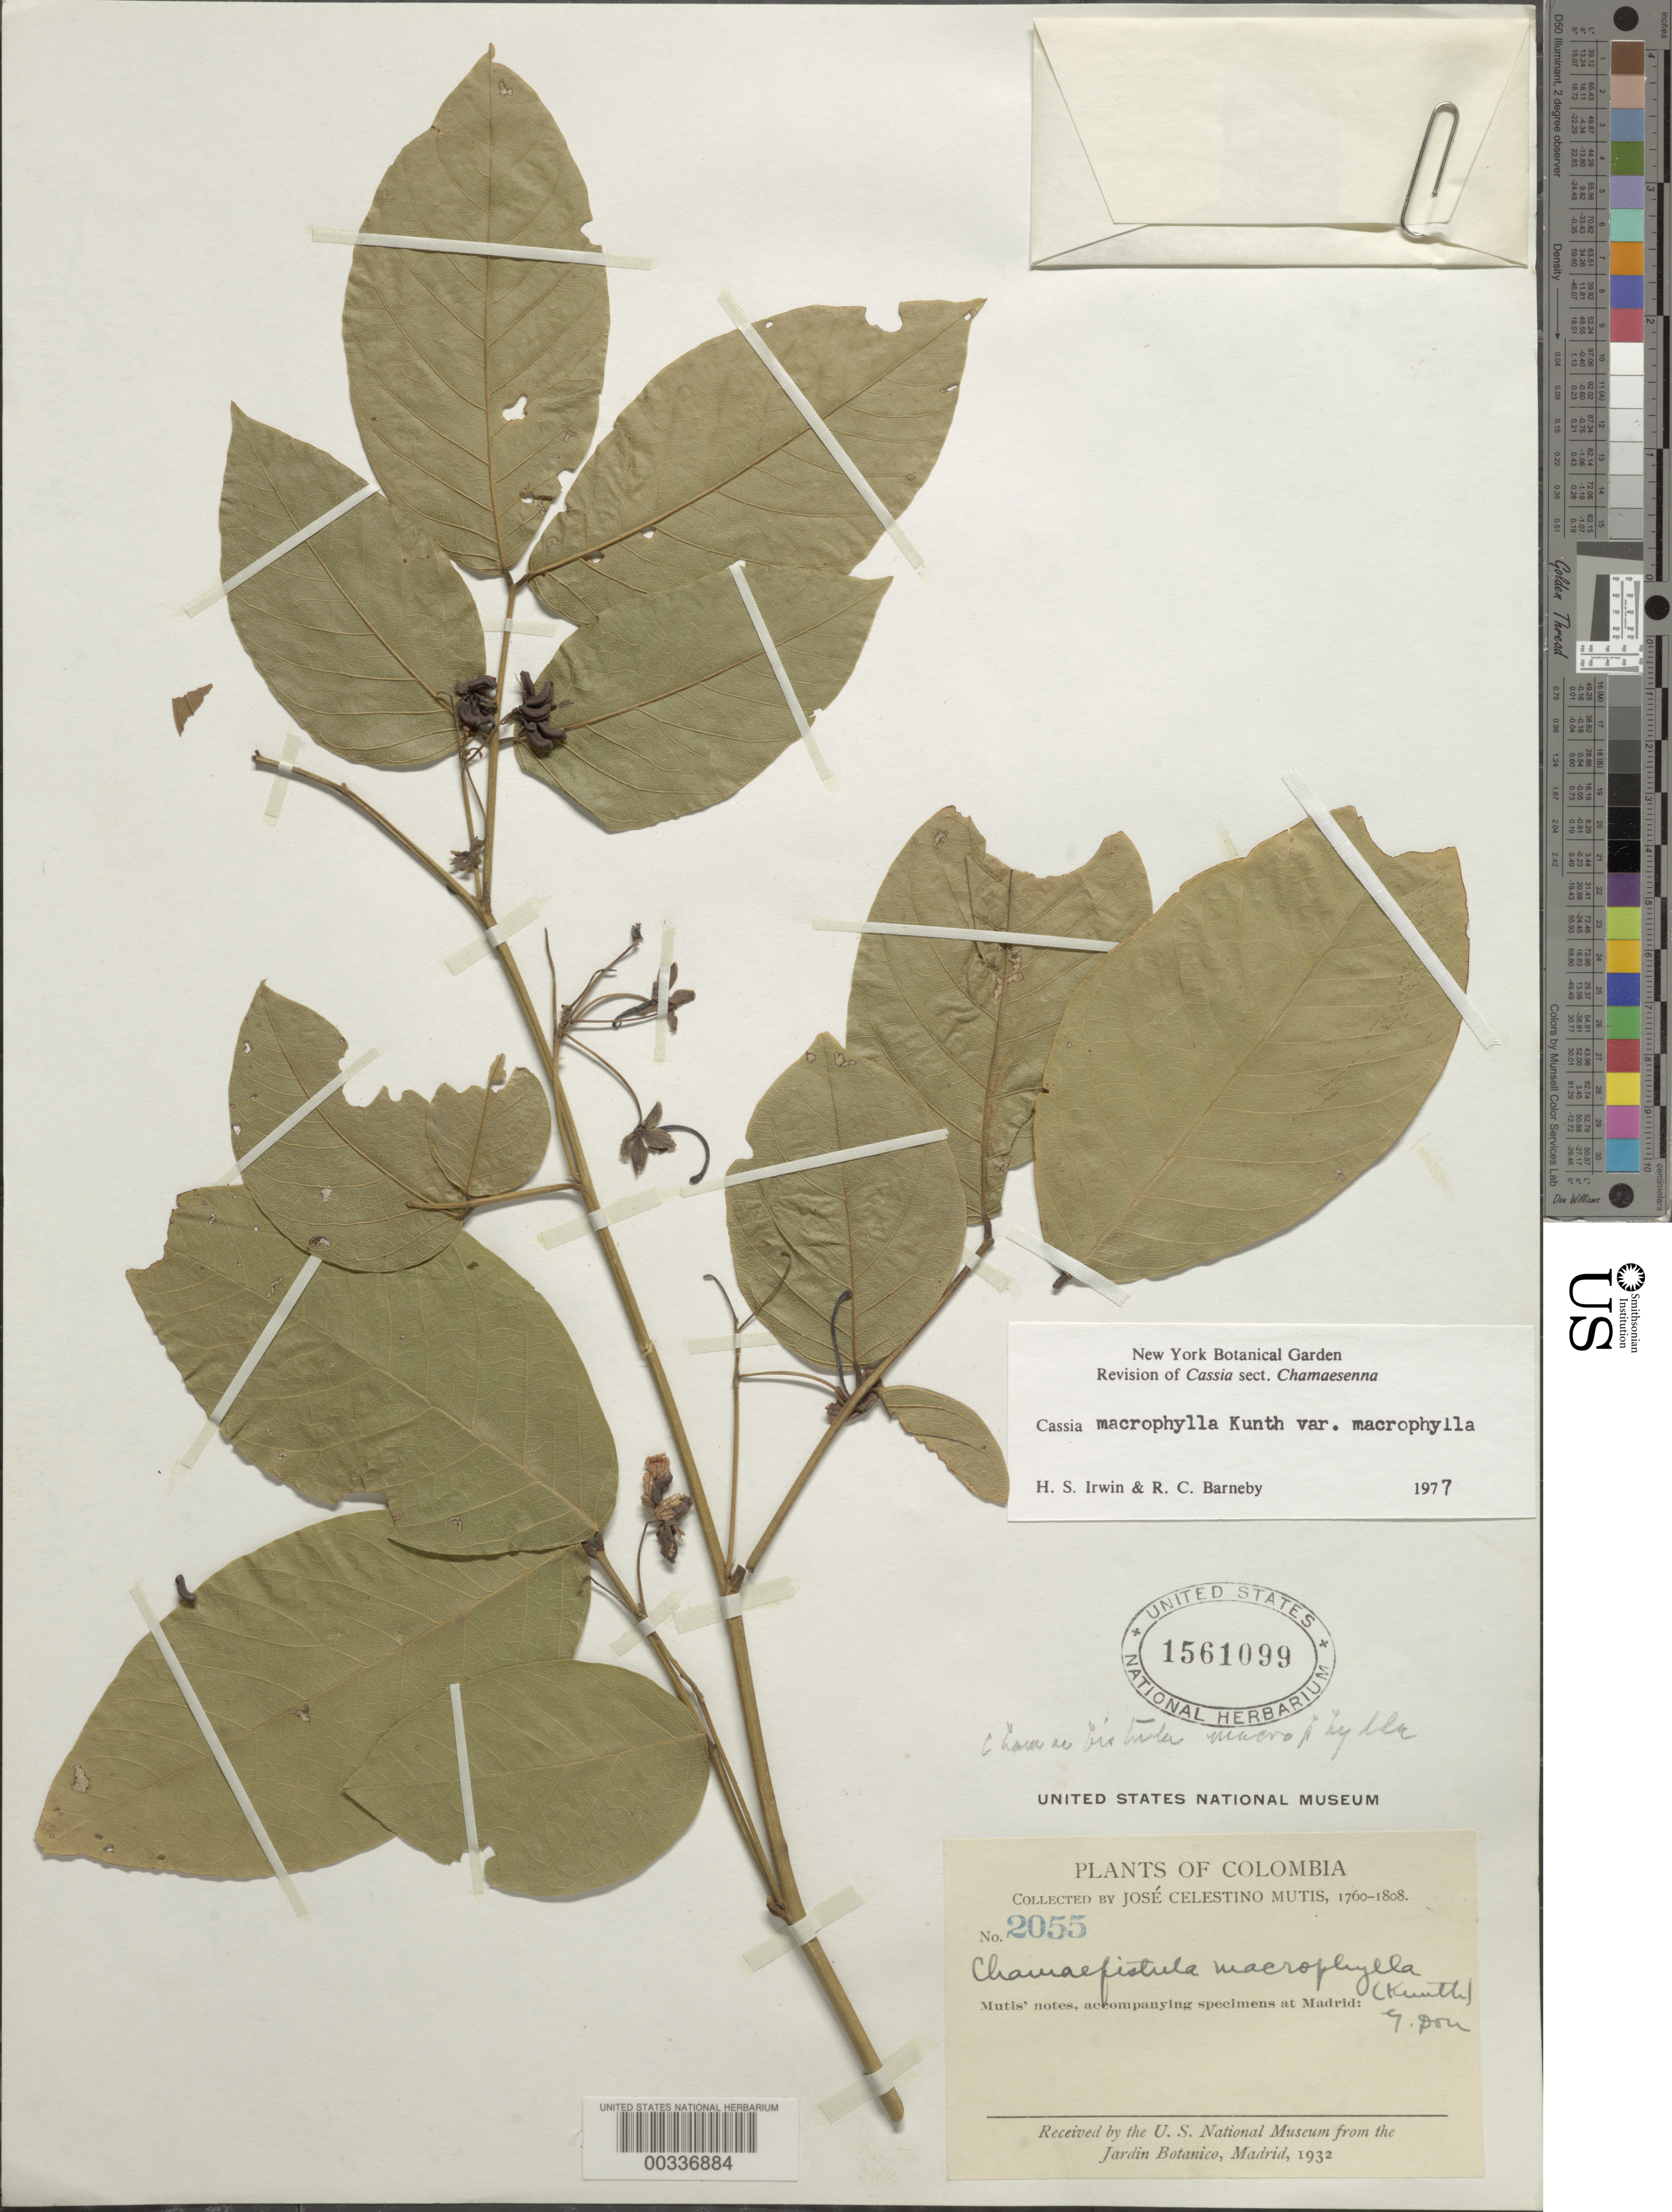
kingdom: Plantae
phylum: Tracheophyta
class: Magnoliopsida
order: Fabales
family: Fabaceae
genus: Senna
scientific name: Senna macrophylla var. macrophylla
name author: (Kunth) H.S. Irwin & Barneby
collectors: J. C. B. Mutis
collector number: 2055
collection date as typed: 1760 to -- -- 1808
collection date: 1760/1808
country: Colombia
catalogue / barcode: US 1561099